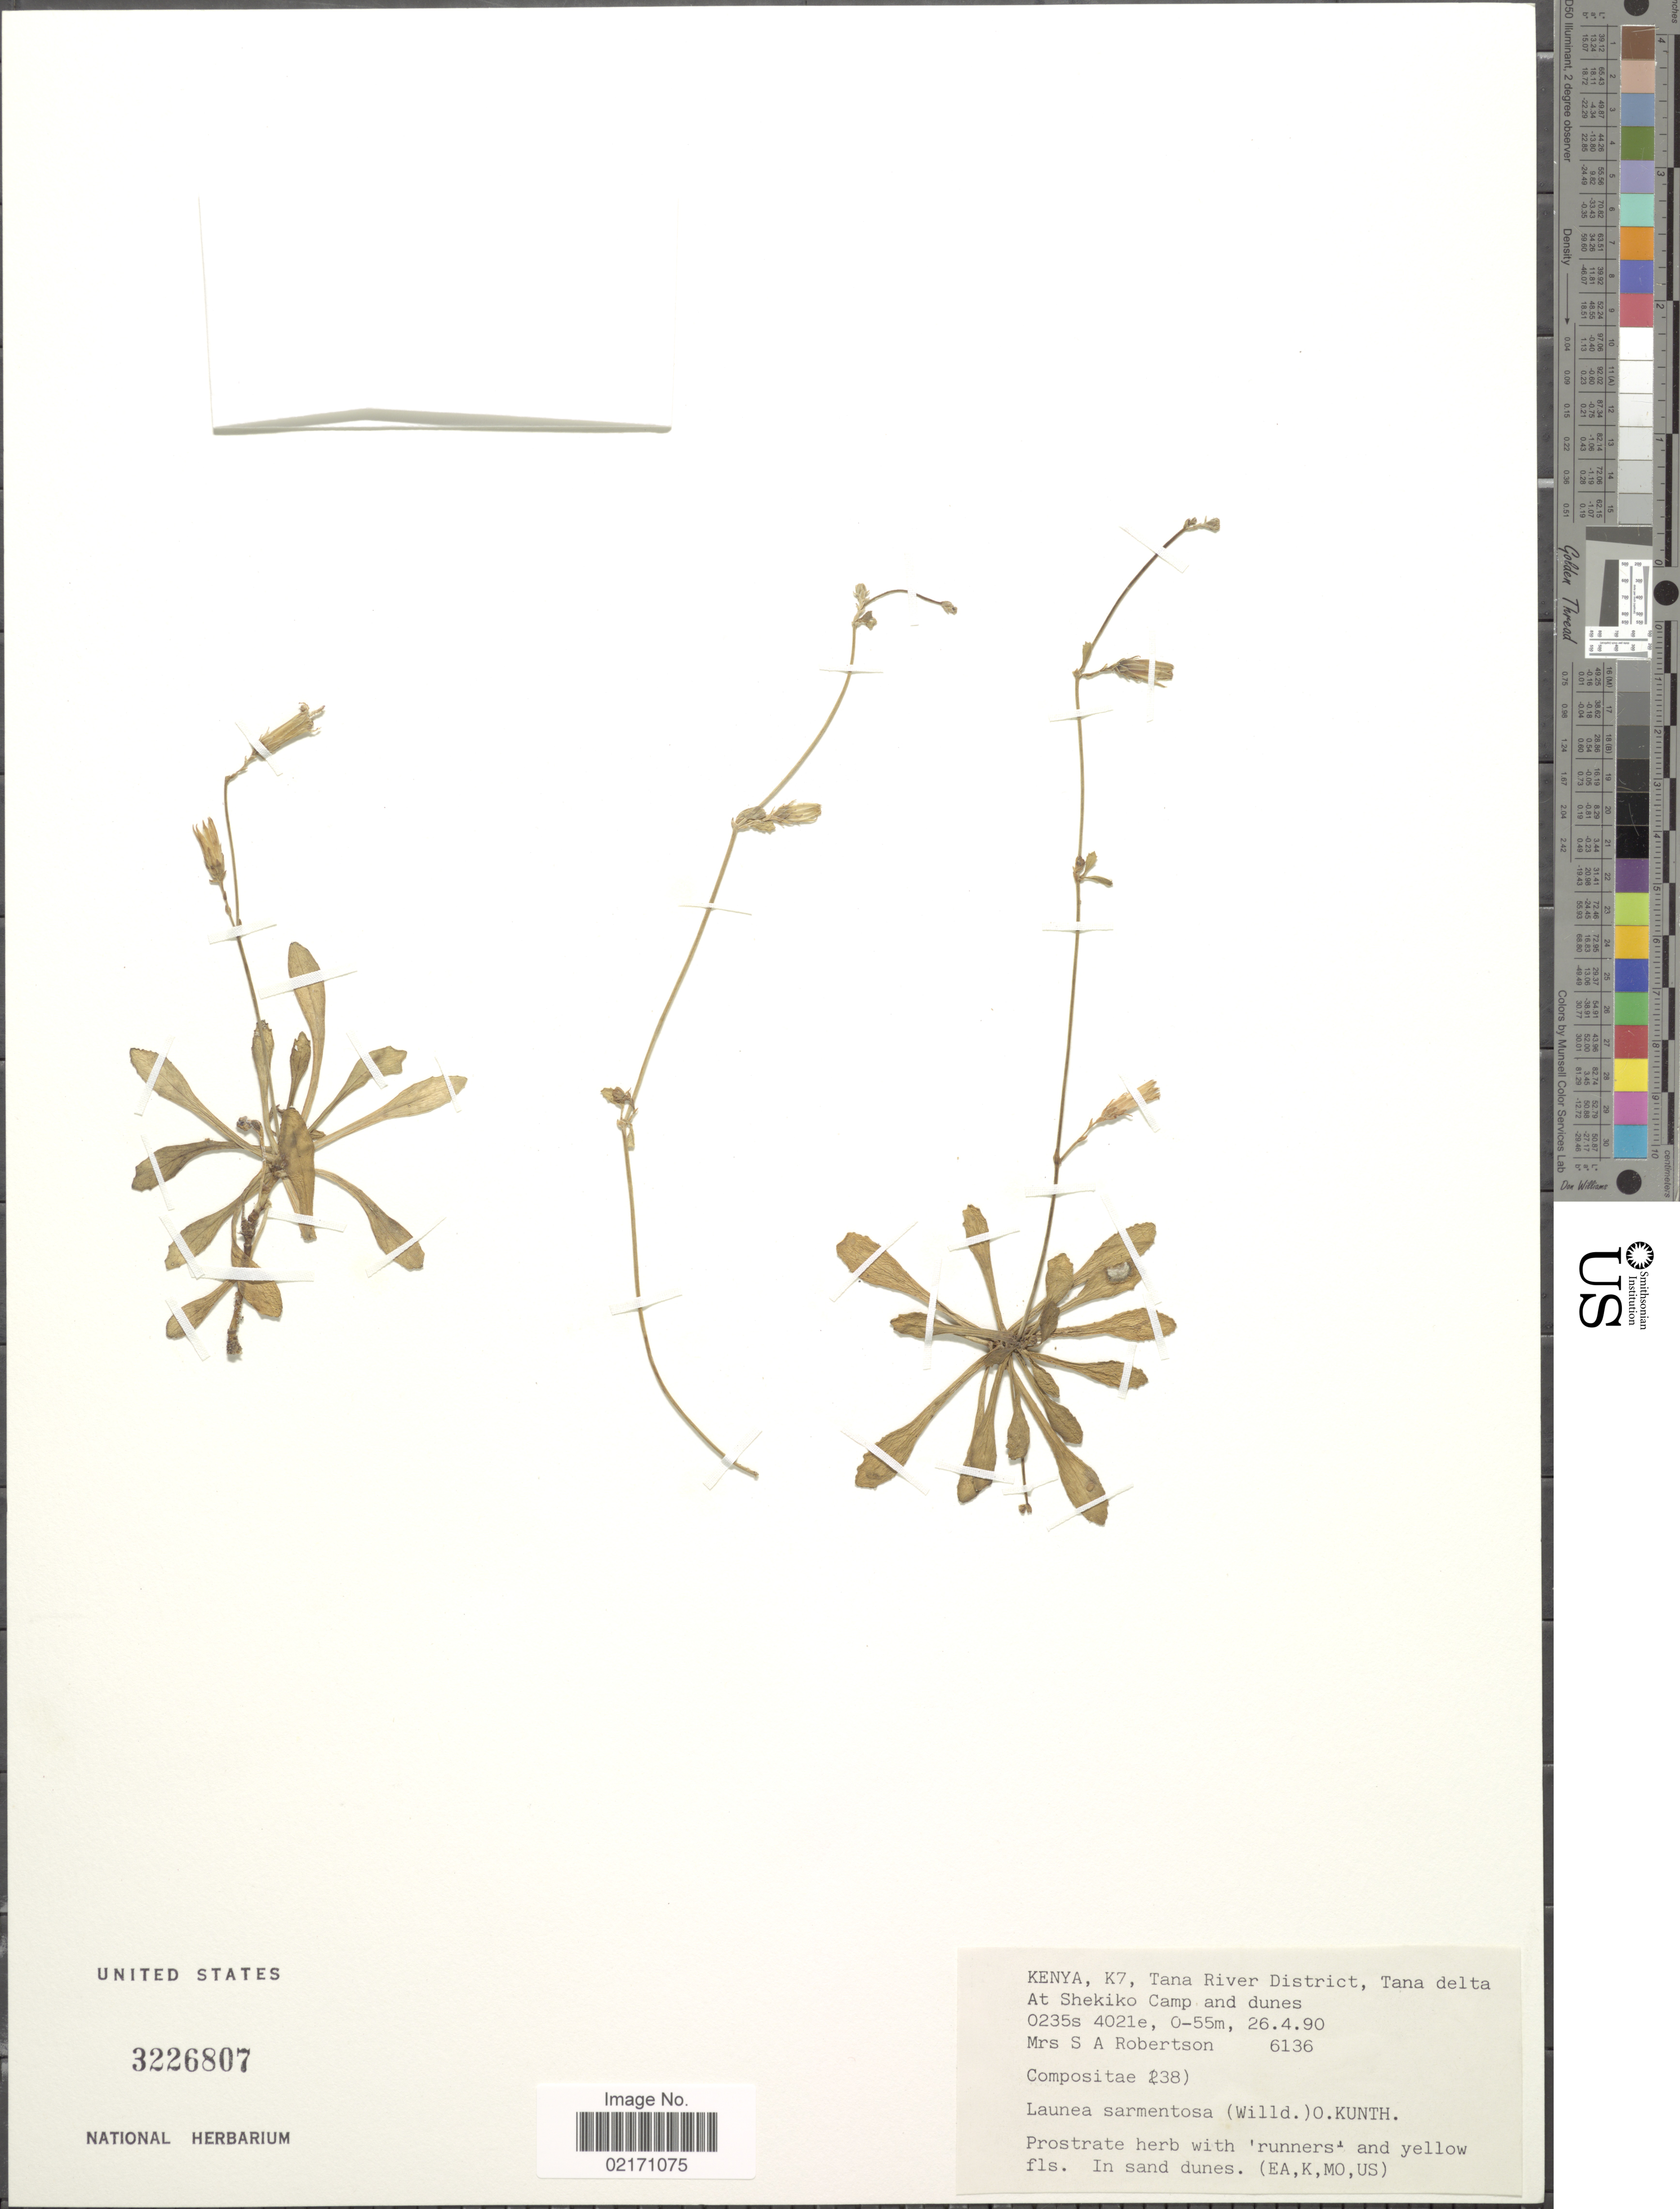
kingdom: Plantae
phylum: Tracheophyta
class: Magnoliopsida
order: Asterales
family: Asteraceae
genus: Launaea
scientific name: Launaea sarmentosa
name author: (Willd.) Kuntze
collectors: S. Robertson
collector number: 6136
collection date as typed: Transcribed d/m/y: 26/4/90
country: Kenya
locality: K7, Tana River District, Tana delta, Shekiko Camp and dunes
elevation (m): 0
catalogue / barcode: US 3226807